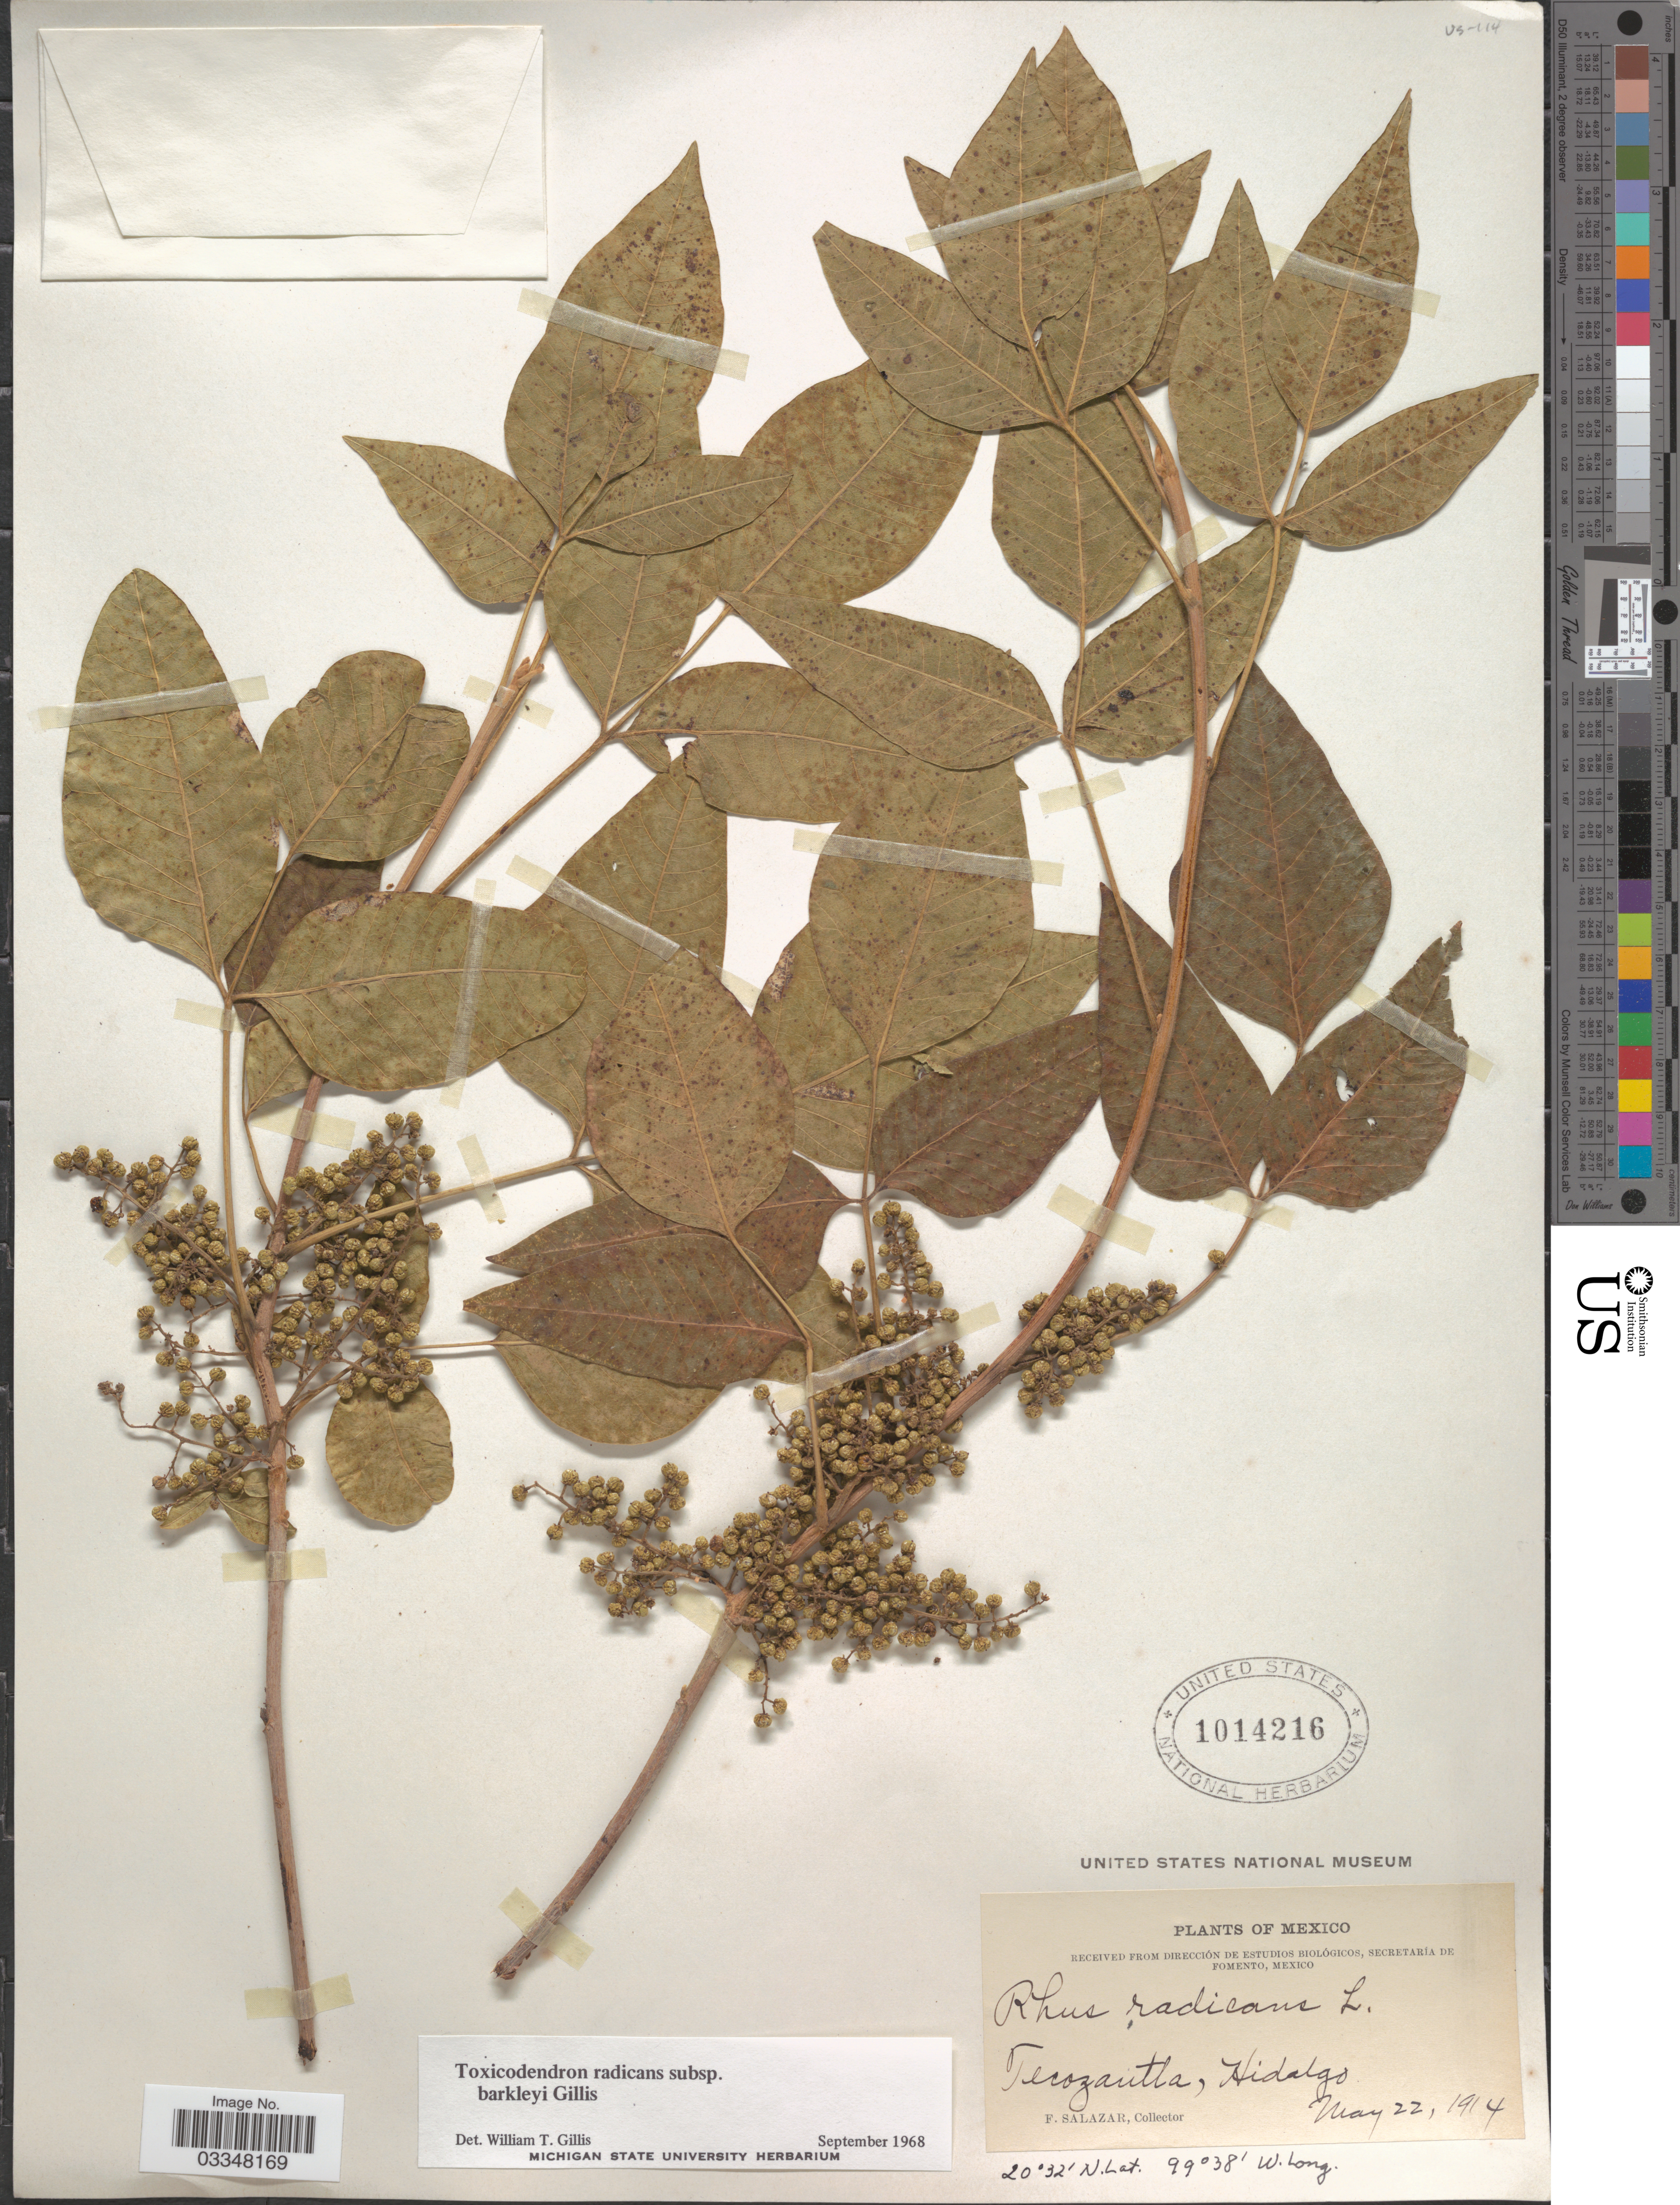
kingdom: Plantae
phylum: Tracheophyta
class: Magnoliopsida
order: Sapindales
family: Anacardiaceae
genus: Toxicodendron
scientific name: Toxicodendron radicans subsp. barkleyi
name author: Gillis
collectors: F. Salazar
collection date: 1914-05-22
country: Mexico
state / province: Hidalgo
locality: Tecozautla.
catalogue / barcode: US 1014216